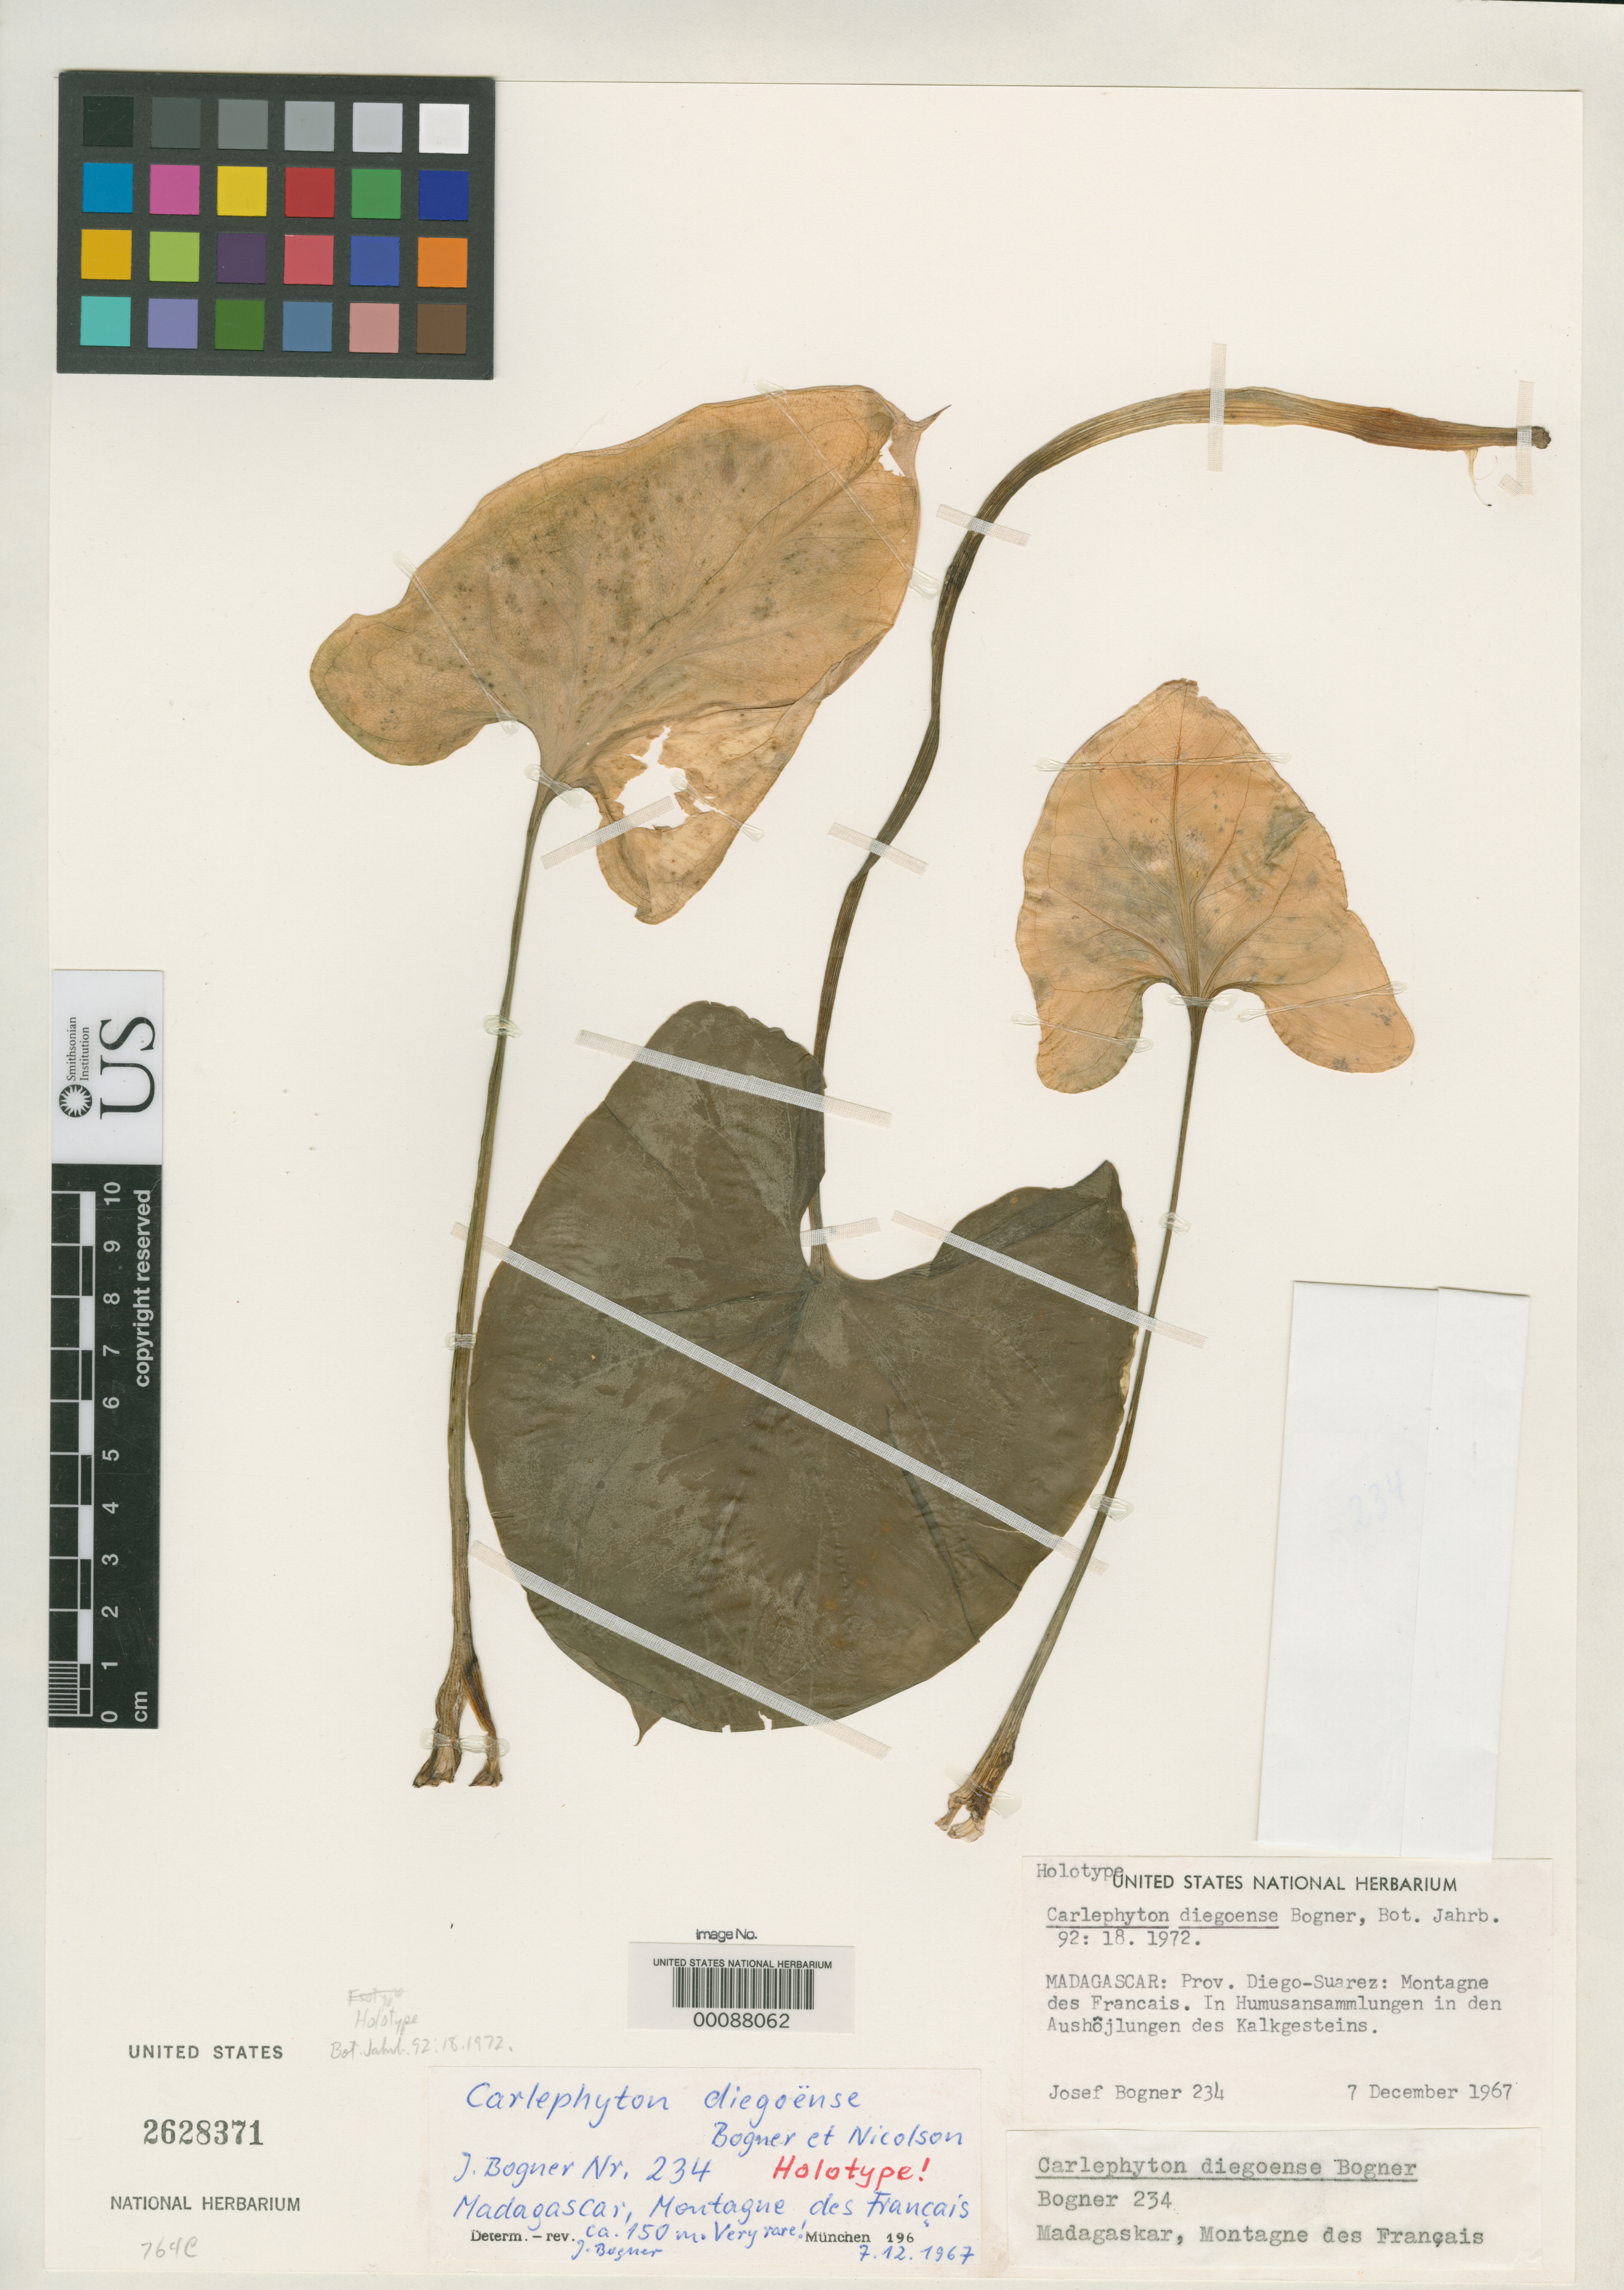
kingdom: Plantae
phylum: Tracheophyta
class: Liliopsida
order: Alismatales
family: Araceae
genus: Carlephyton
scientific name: Carlephyton diegoense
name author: Bogner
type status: Holotype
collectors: J. Bogner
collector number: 234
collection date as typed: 07 Dec 1967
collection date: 1967-12-07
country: Madagascar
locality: Diego-Suarez, Montagne des Francais.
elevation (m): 200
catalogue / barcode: US 2628371